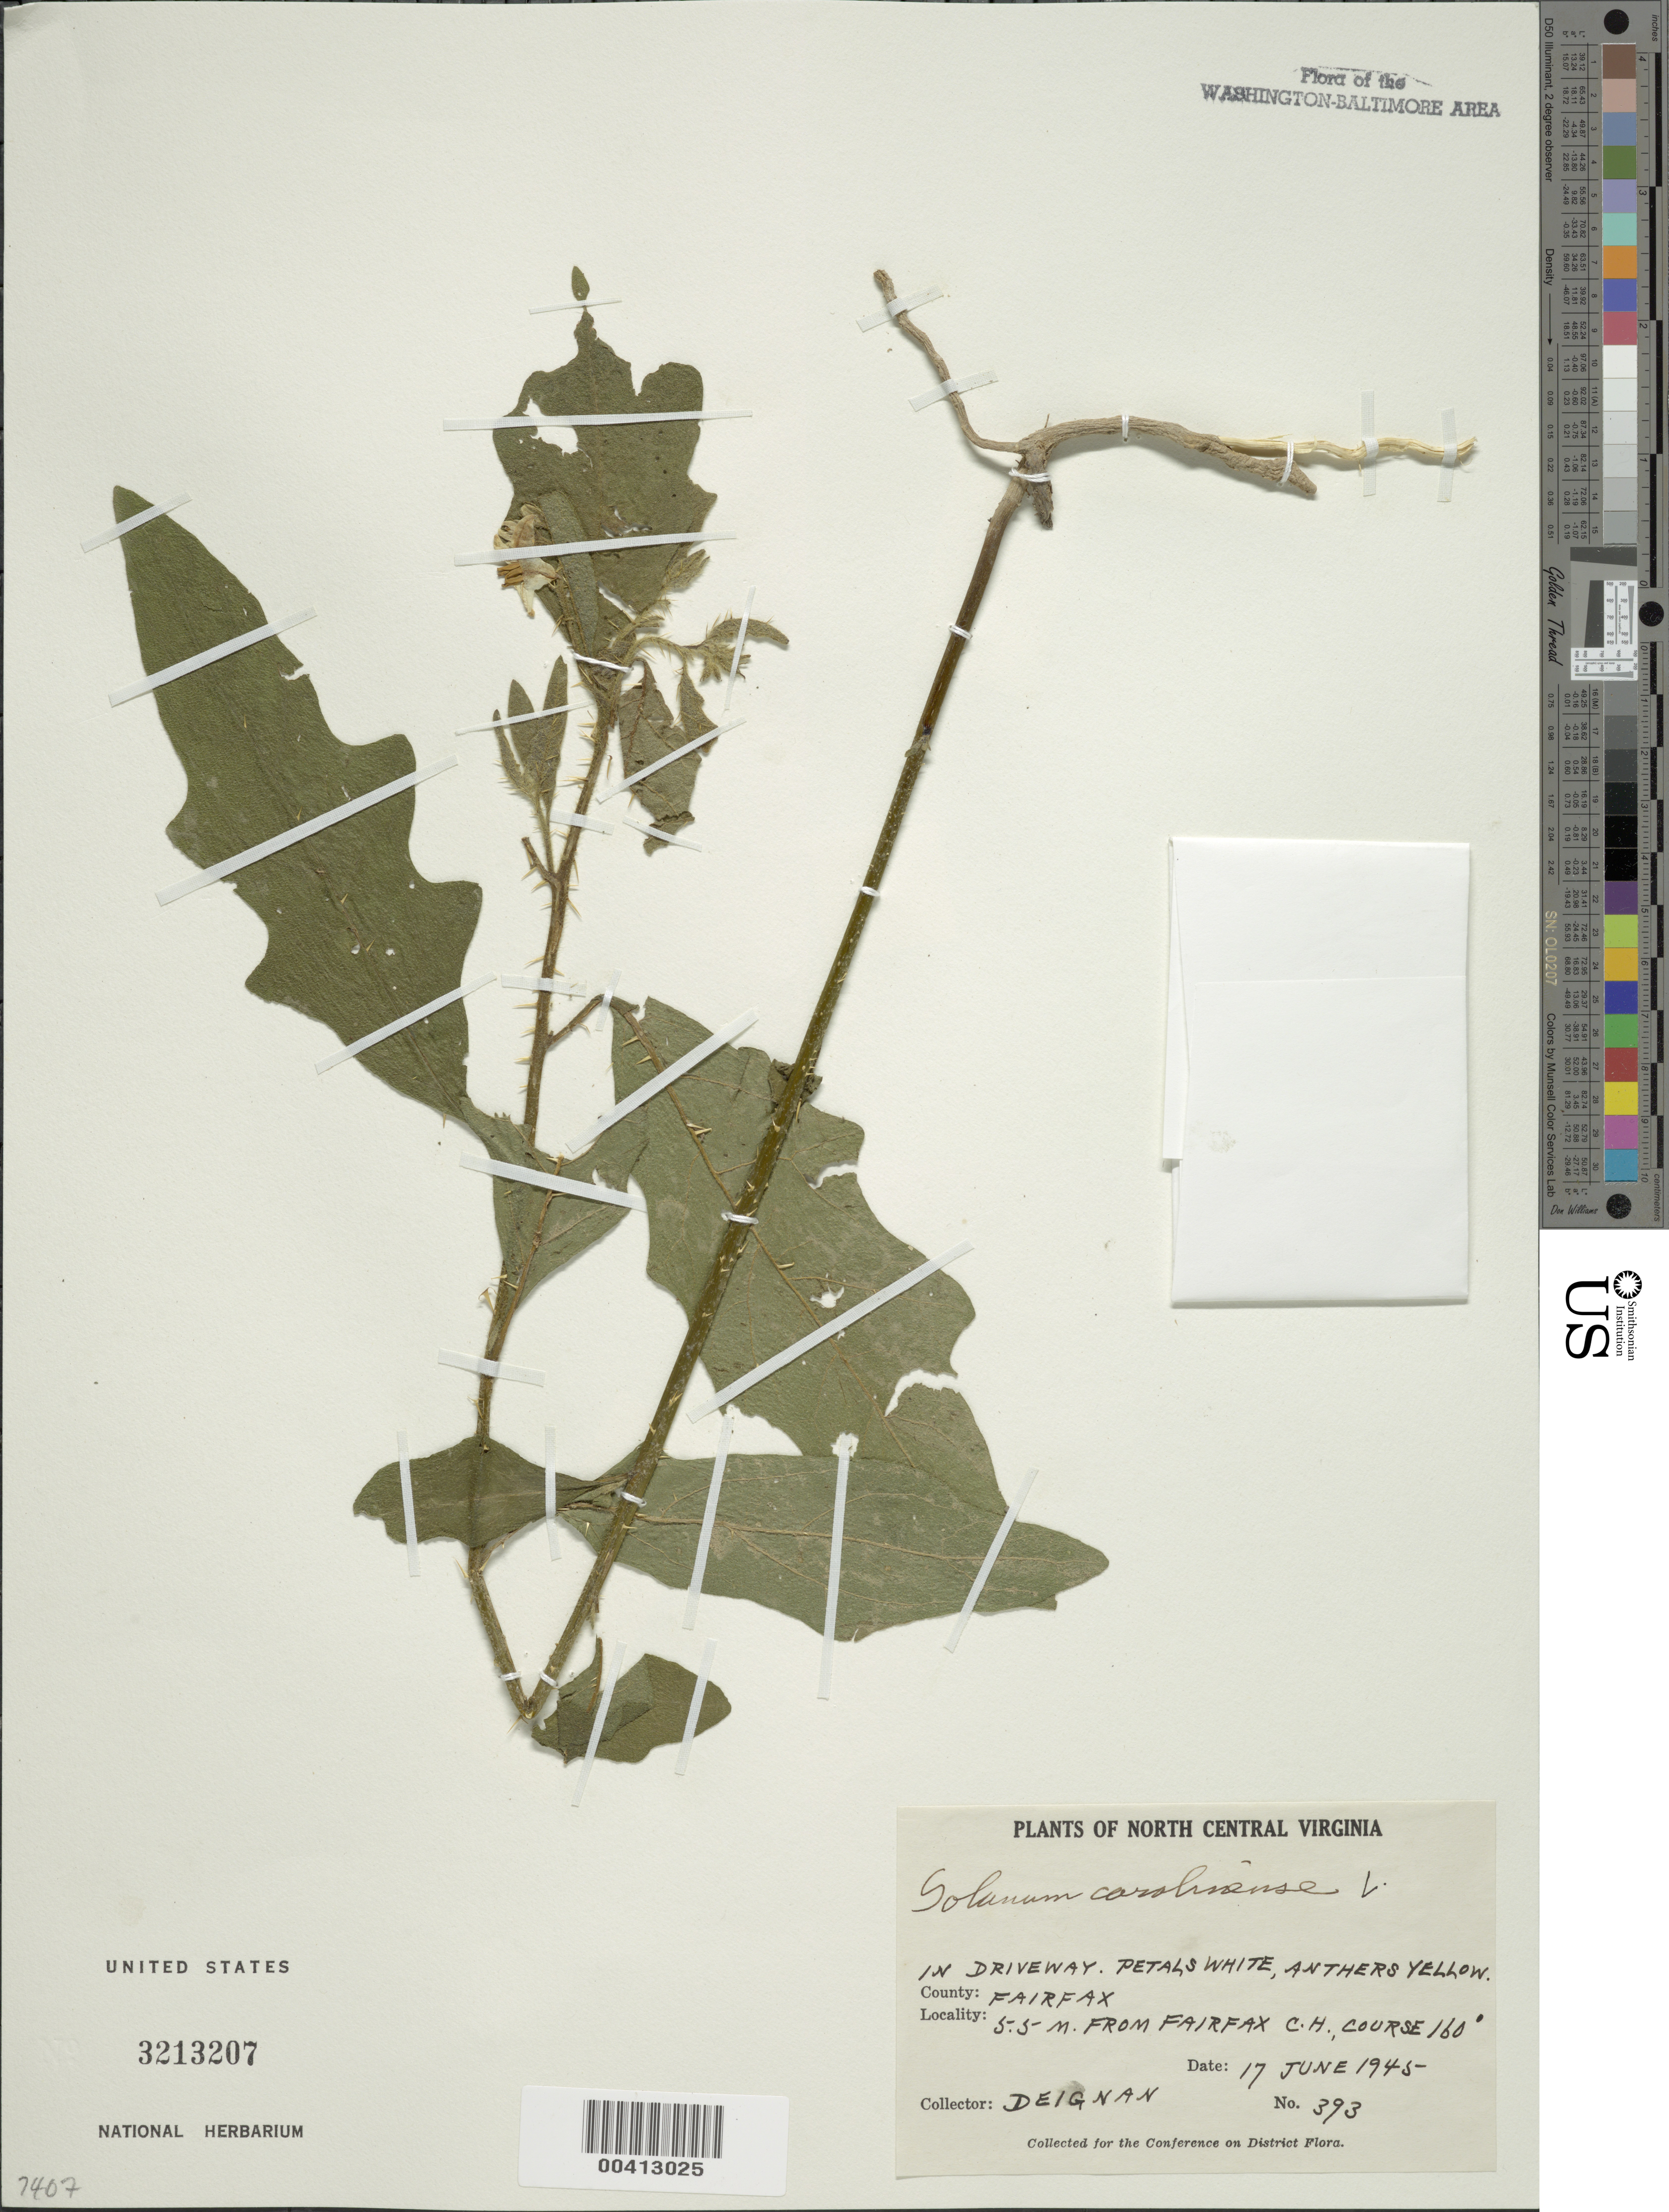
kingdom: Plantae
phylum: Tracheophyta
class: Magnoliopsida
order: Solanales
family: Solanaceae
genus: Solanum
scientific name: Solanum carolinense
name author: L.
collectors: H. Deignan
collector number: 393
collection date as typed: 17 Jun 1945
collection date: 1945-06-17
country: United States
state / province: Virginia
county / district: Fairfax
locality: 5.5 Miles from Fairfax County Courthouse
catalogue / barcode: US 3213207